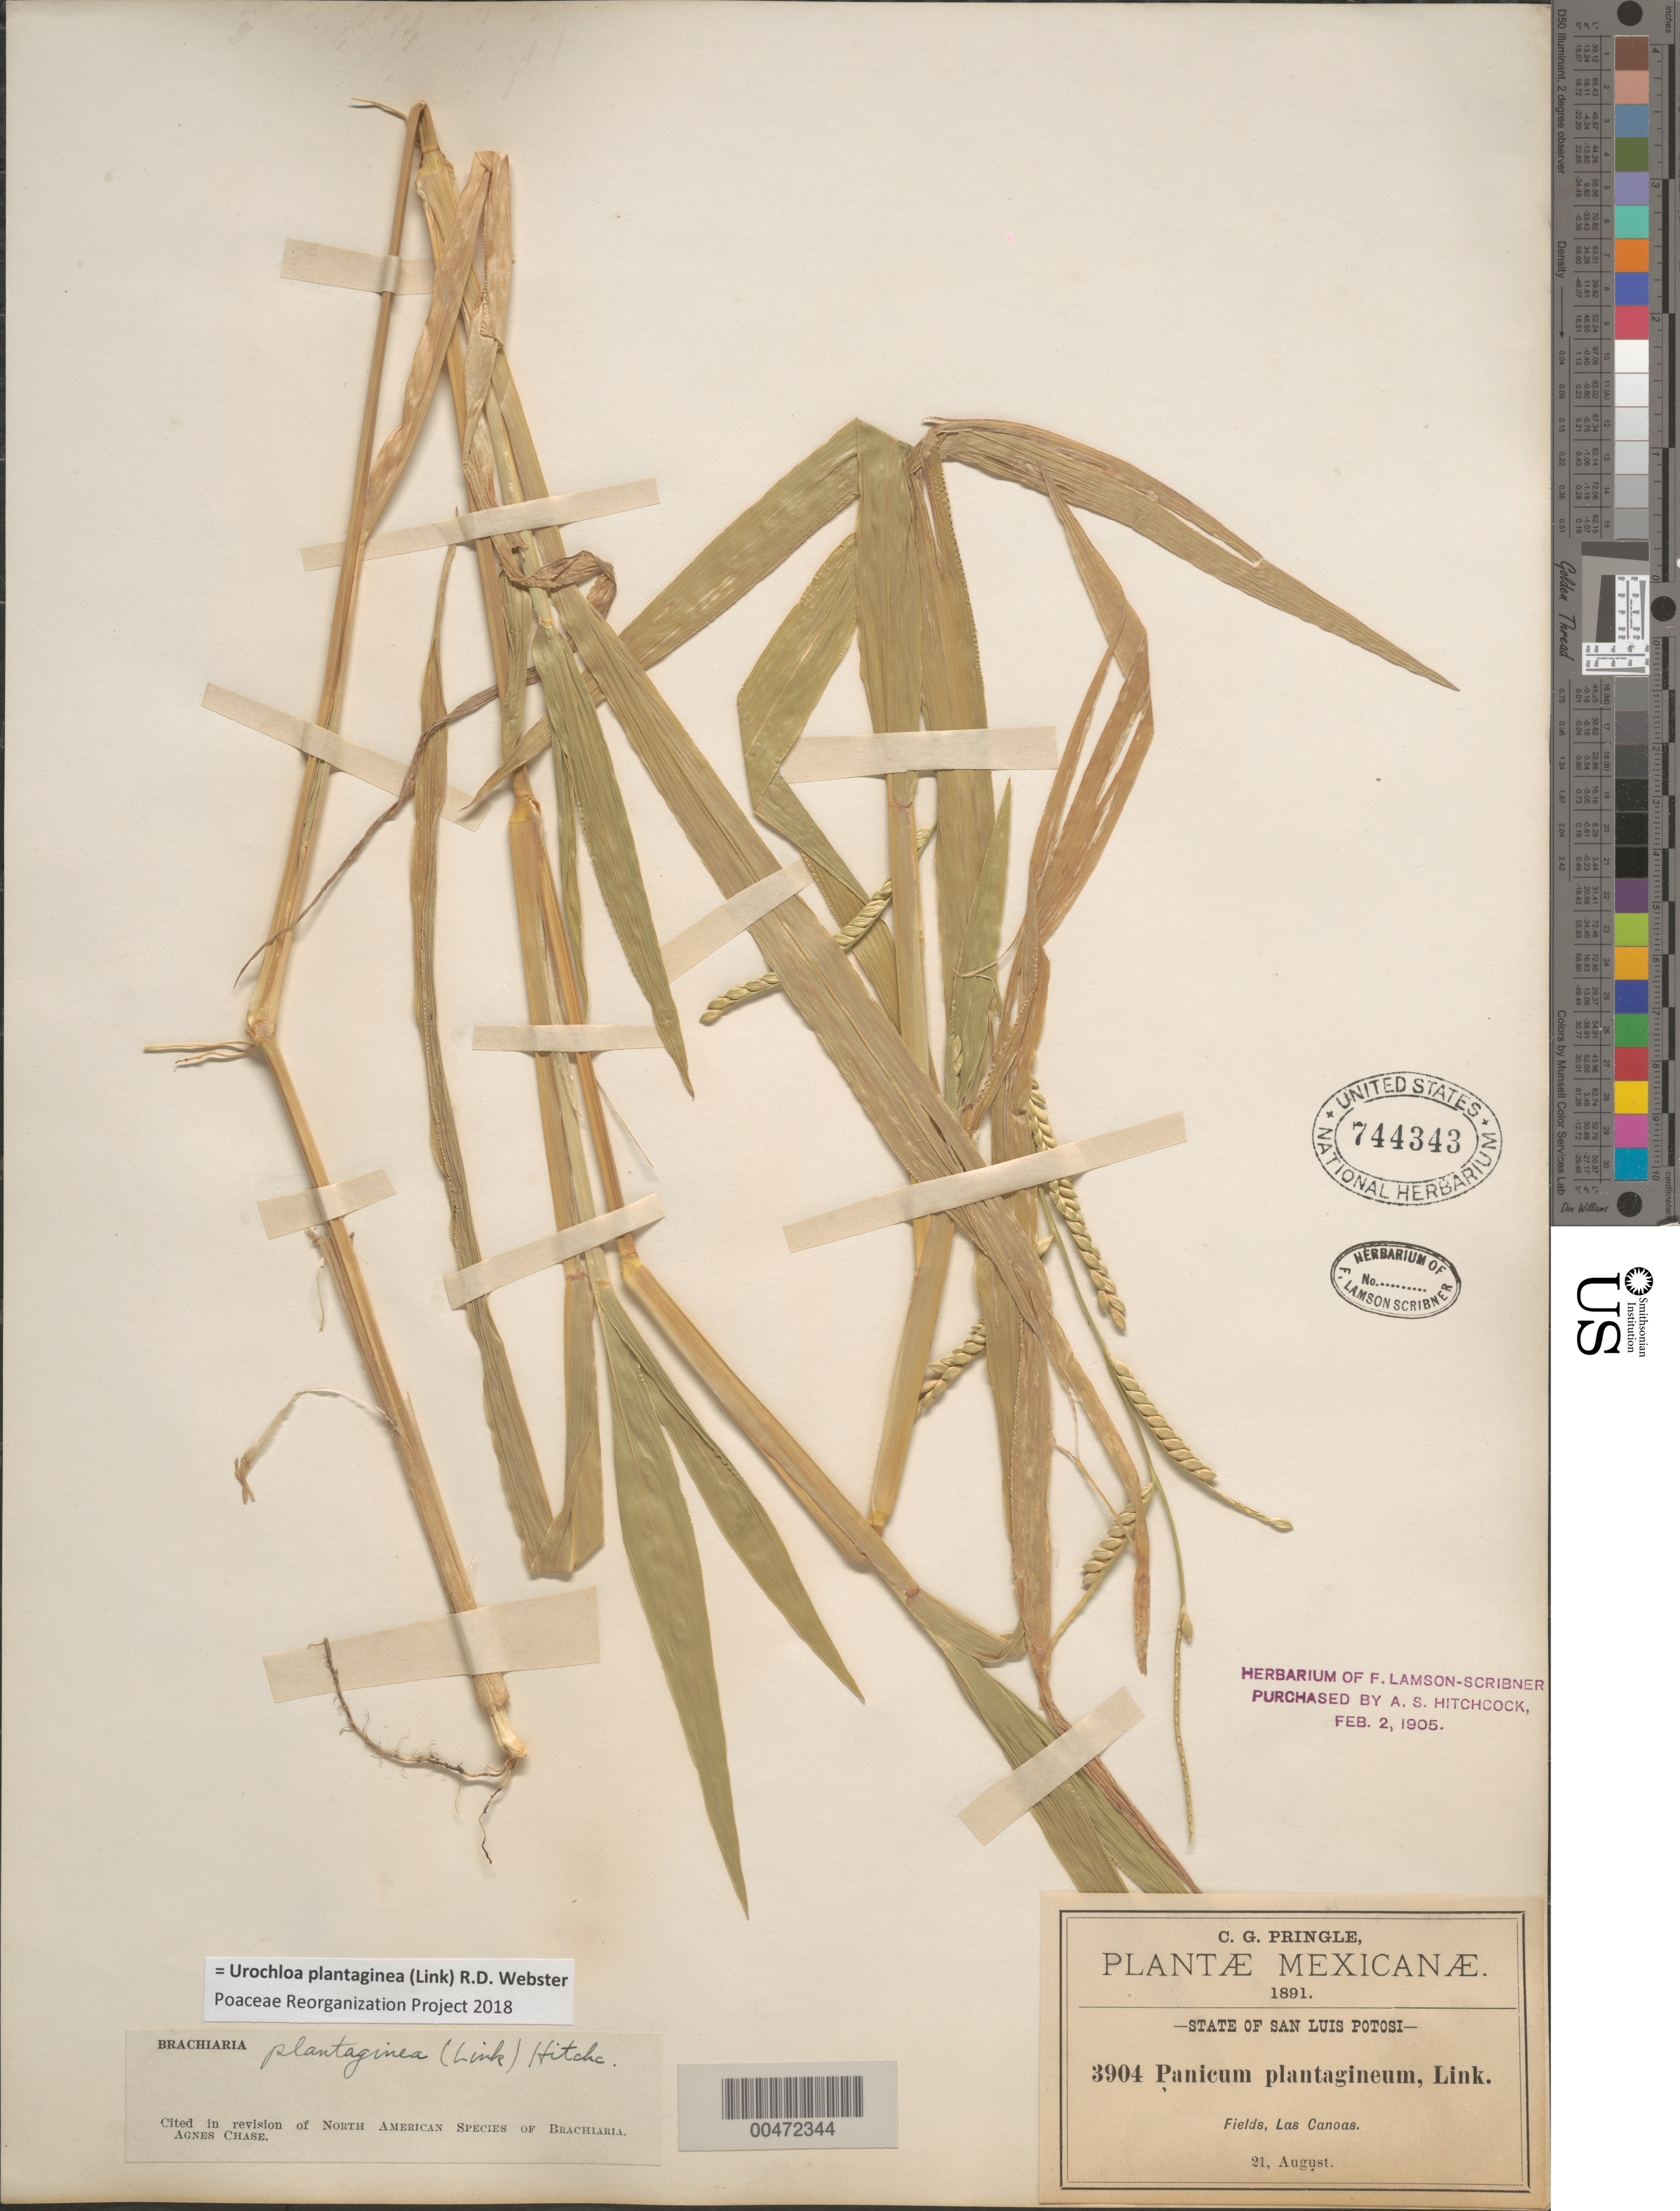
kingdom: Plantae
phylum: Tracheophyta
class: Liliopsida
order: Poales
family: Poaceae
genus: Urochloa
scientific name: Urochloa plantiginea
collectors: C. G. Pringle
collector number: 3904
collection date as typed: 21 Aug 1891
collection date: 1891-08-21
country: Mexico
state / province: San Luis Potosi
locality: Las Canoas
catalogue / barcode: US 744343